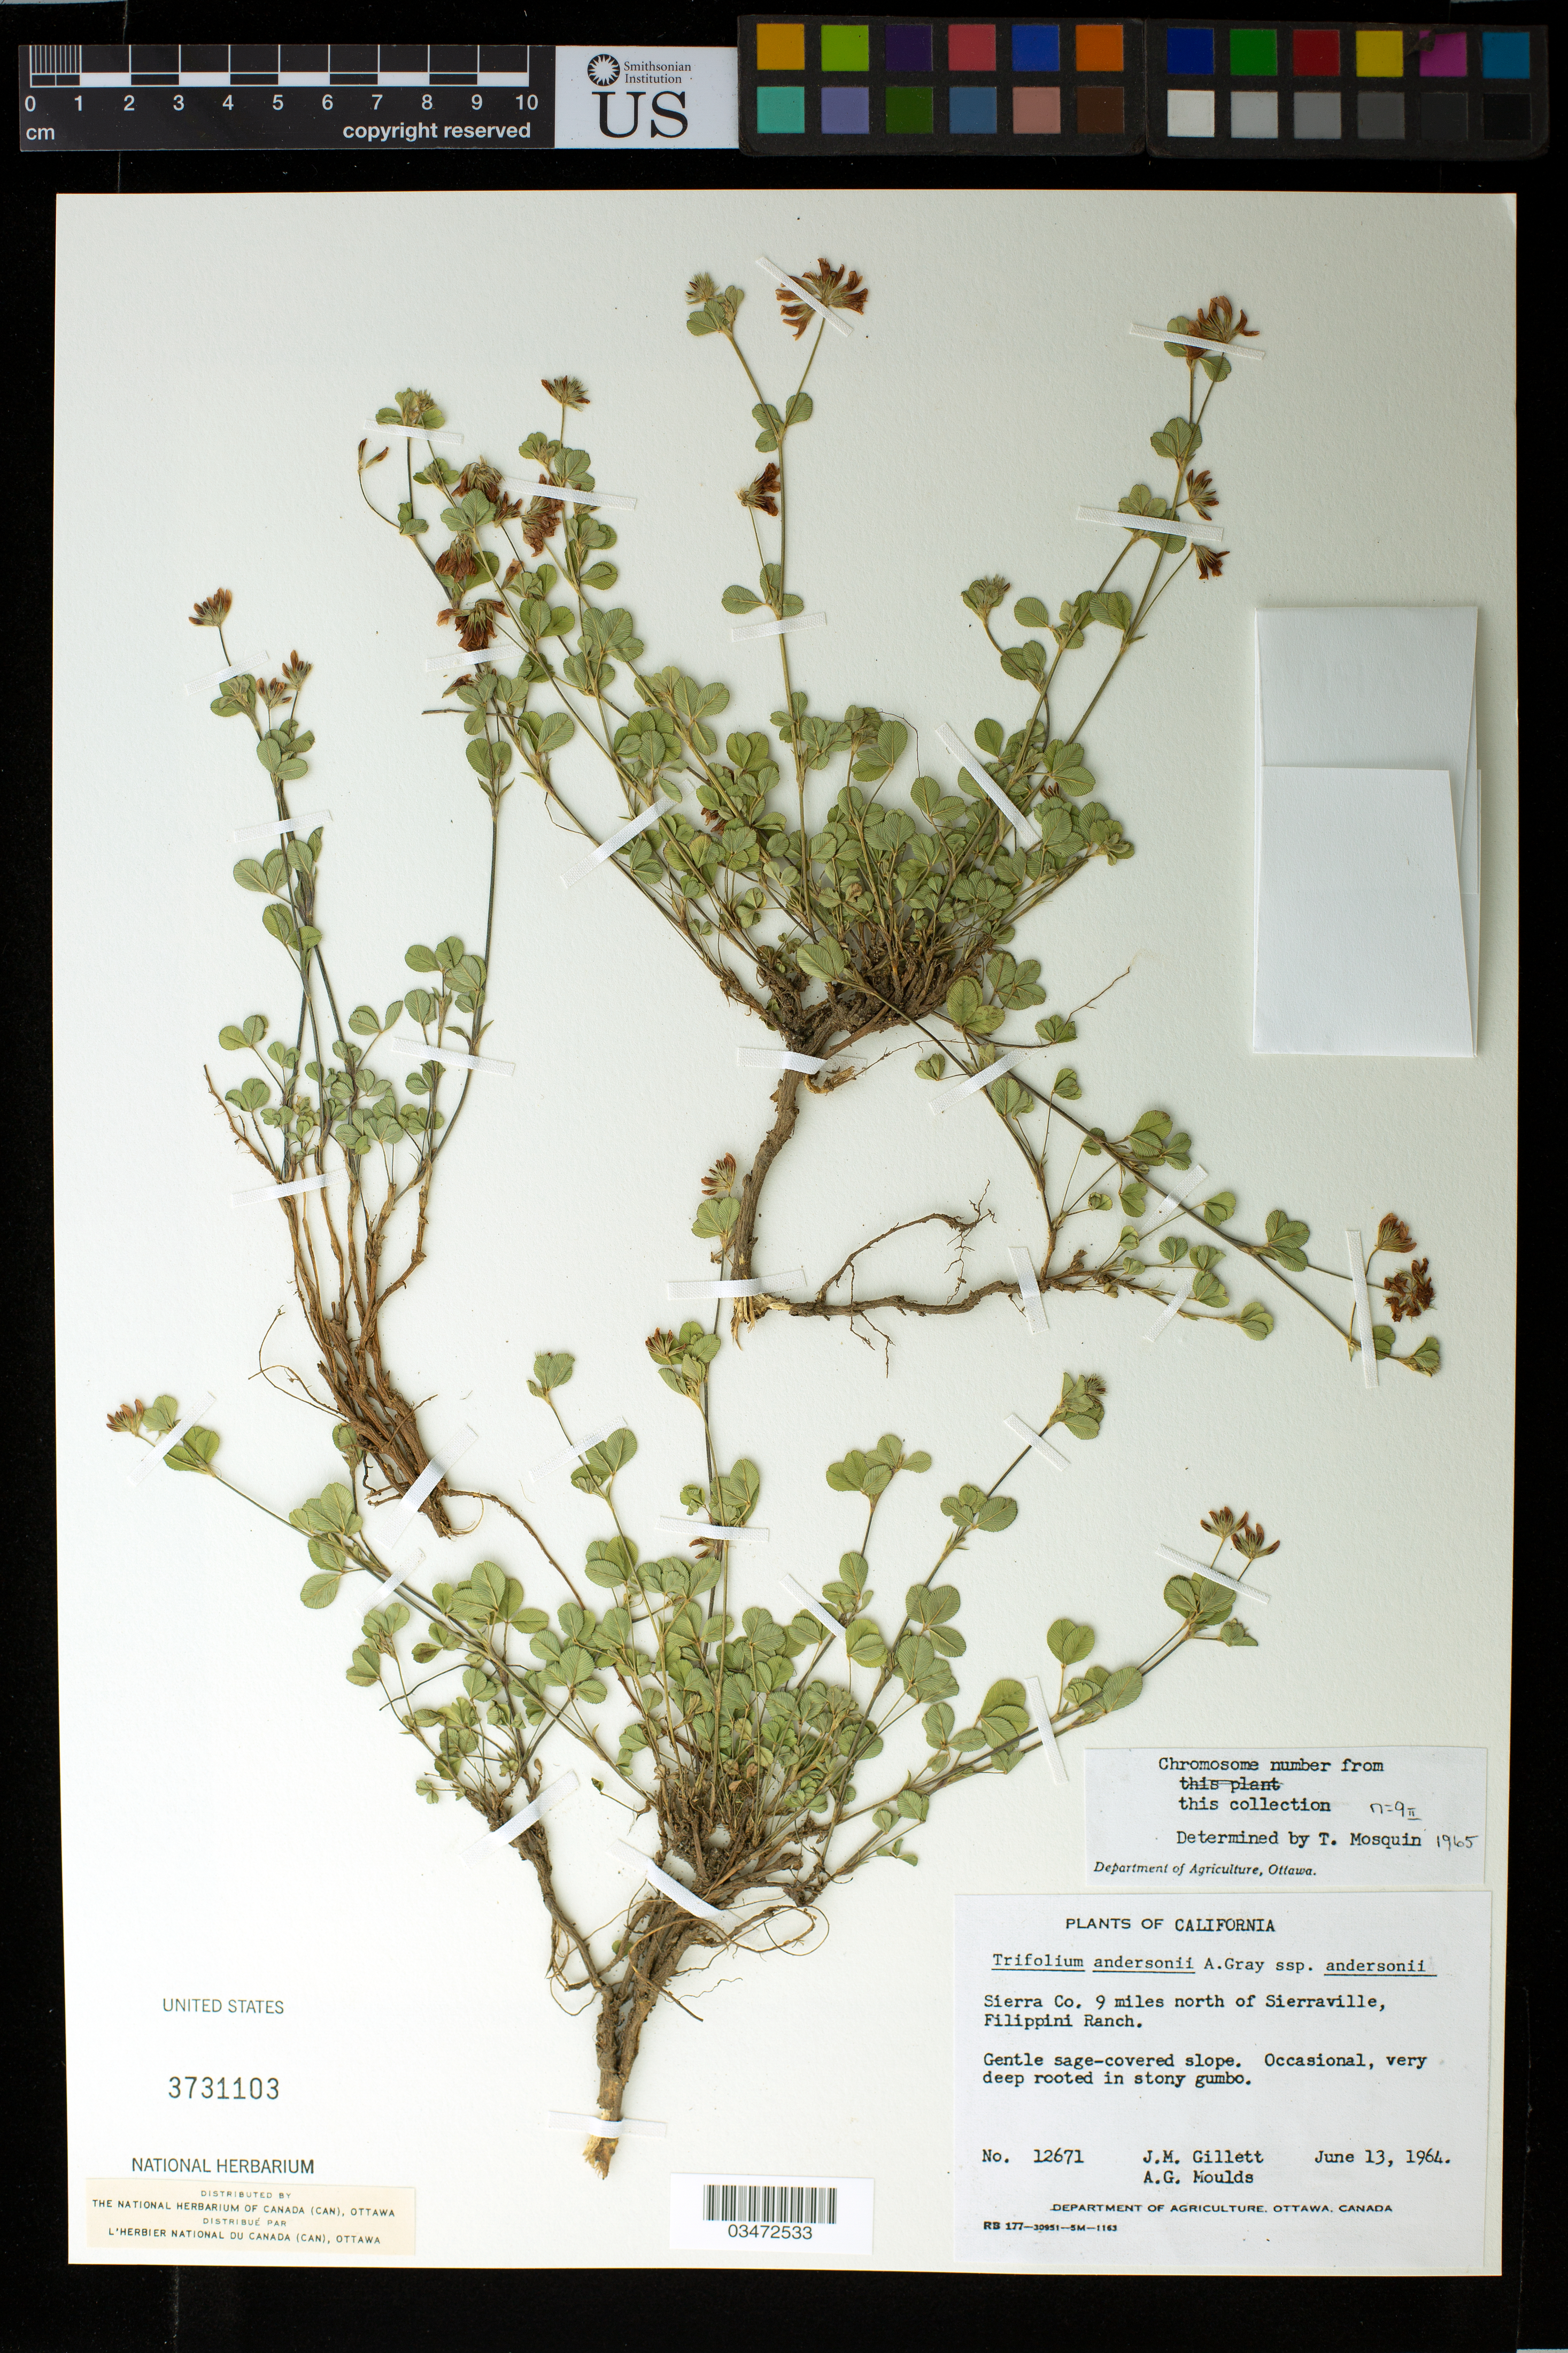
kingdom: Plantae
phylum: Tracheophyta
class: Magnoliopsida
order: Fabales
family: Fabaceae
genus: Trifolium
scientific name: Trifolium andersonii subsp. andersonii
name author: A. Gray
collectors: J. Gillett & A. Moulds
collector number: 12671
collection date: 1964-06-13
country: United States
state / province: California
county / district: Sierra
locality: Sierra Co. 9 miles north of Sierraville, Filippini Ranch.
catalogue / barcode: US 3731103